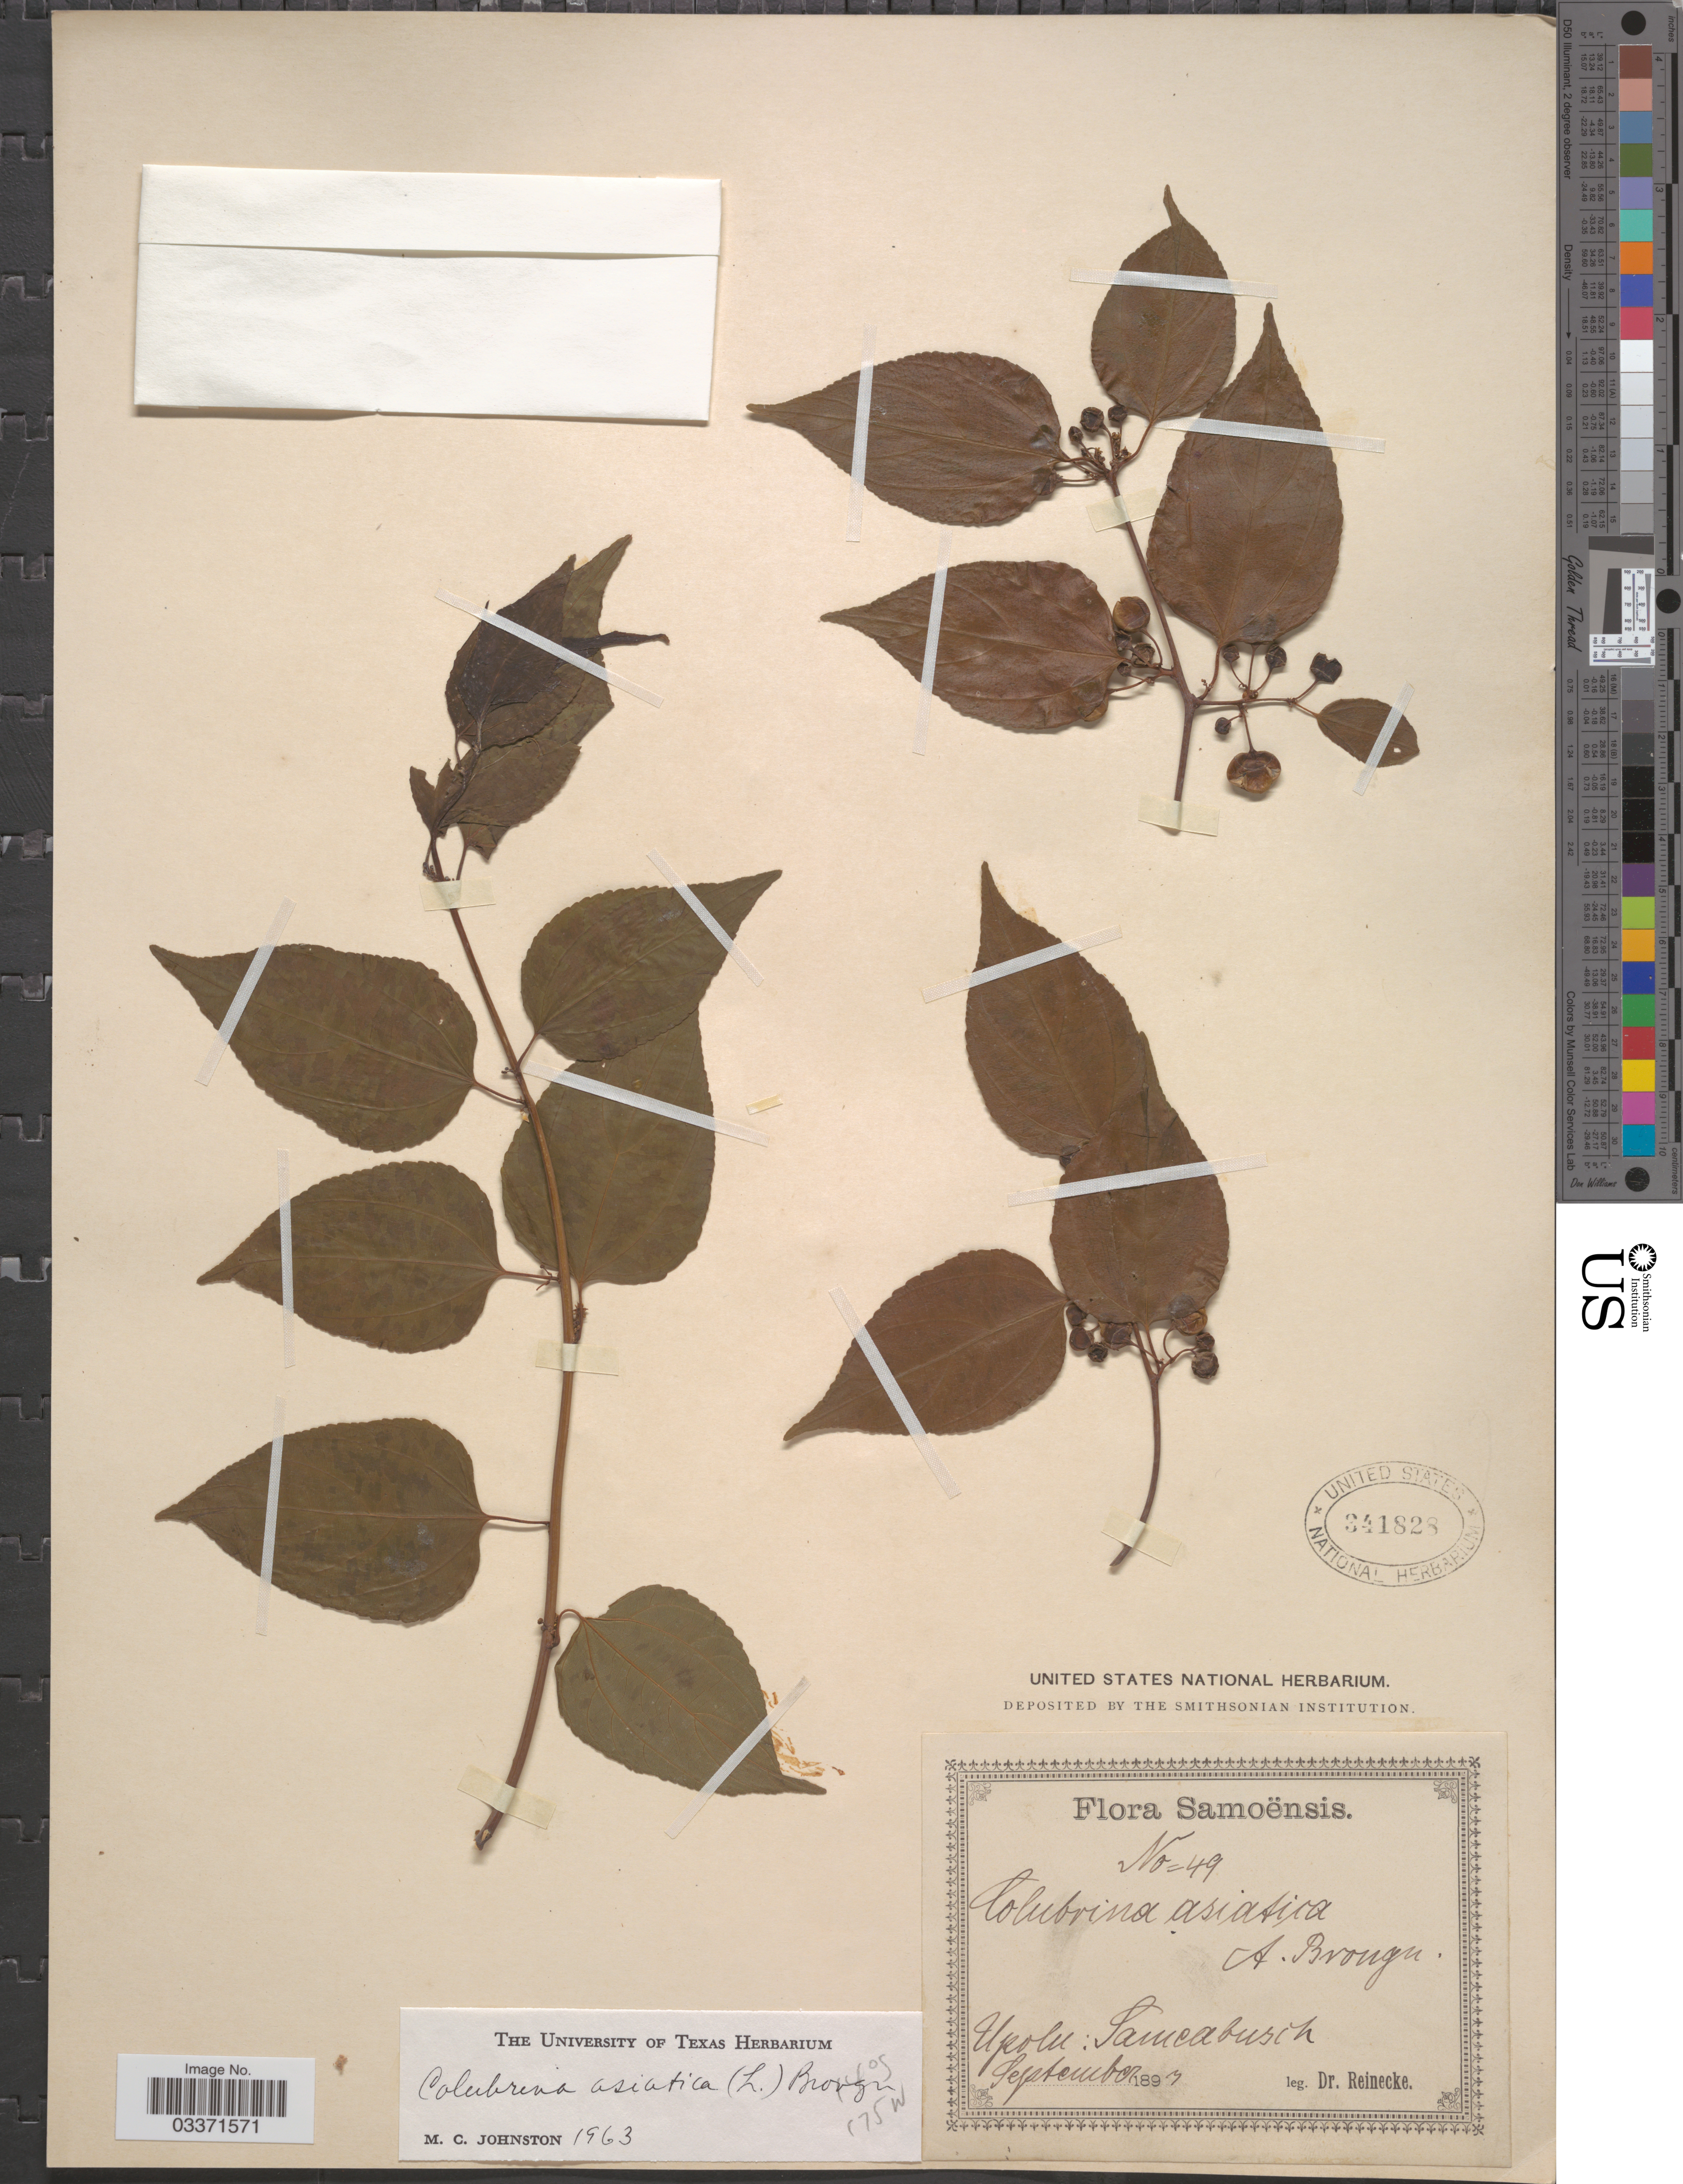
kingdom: Plantae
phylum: Tracheophyta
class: Magnoliopsida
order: Rosales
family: Rhamnaceae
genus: Colubrina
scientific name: Colubrina asiatica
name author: (L.) Brongn.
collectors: Reinecke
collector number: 49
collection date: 1897-09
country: Samoa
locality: Samoënsis, Upolu: Sameabusch.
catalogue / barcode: US 341828